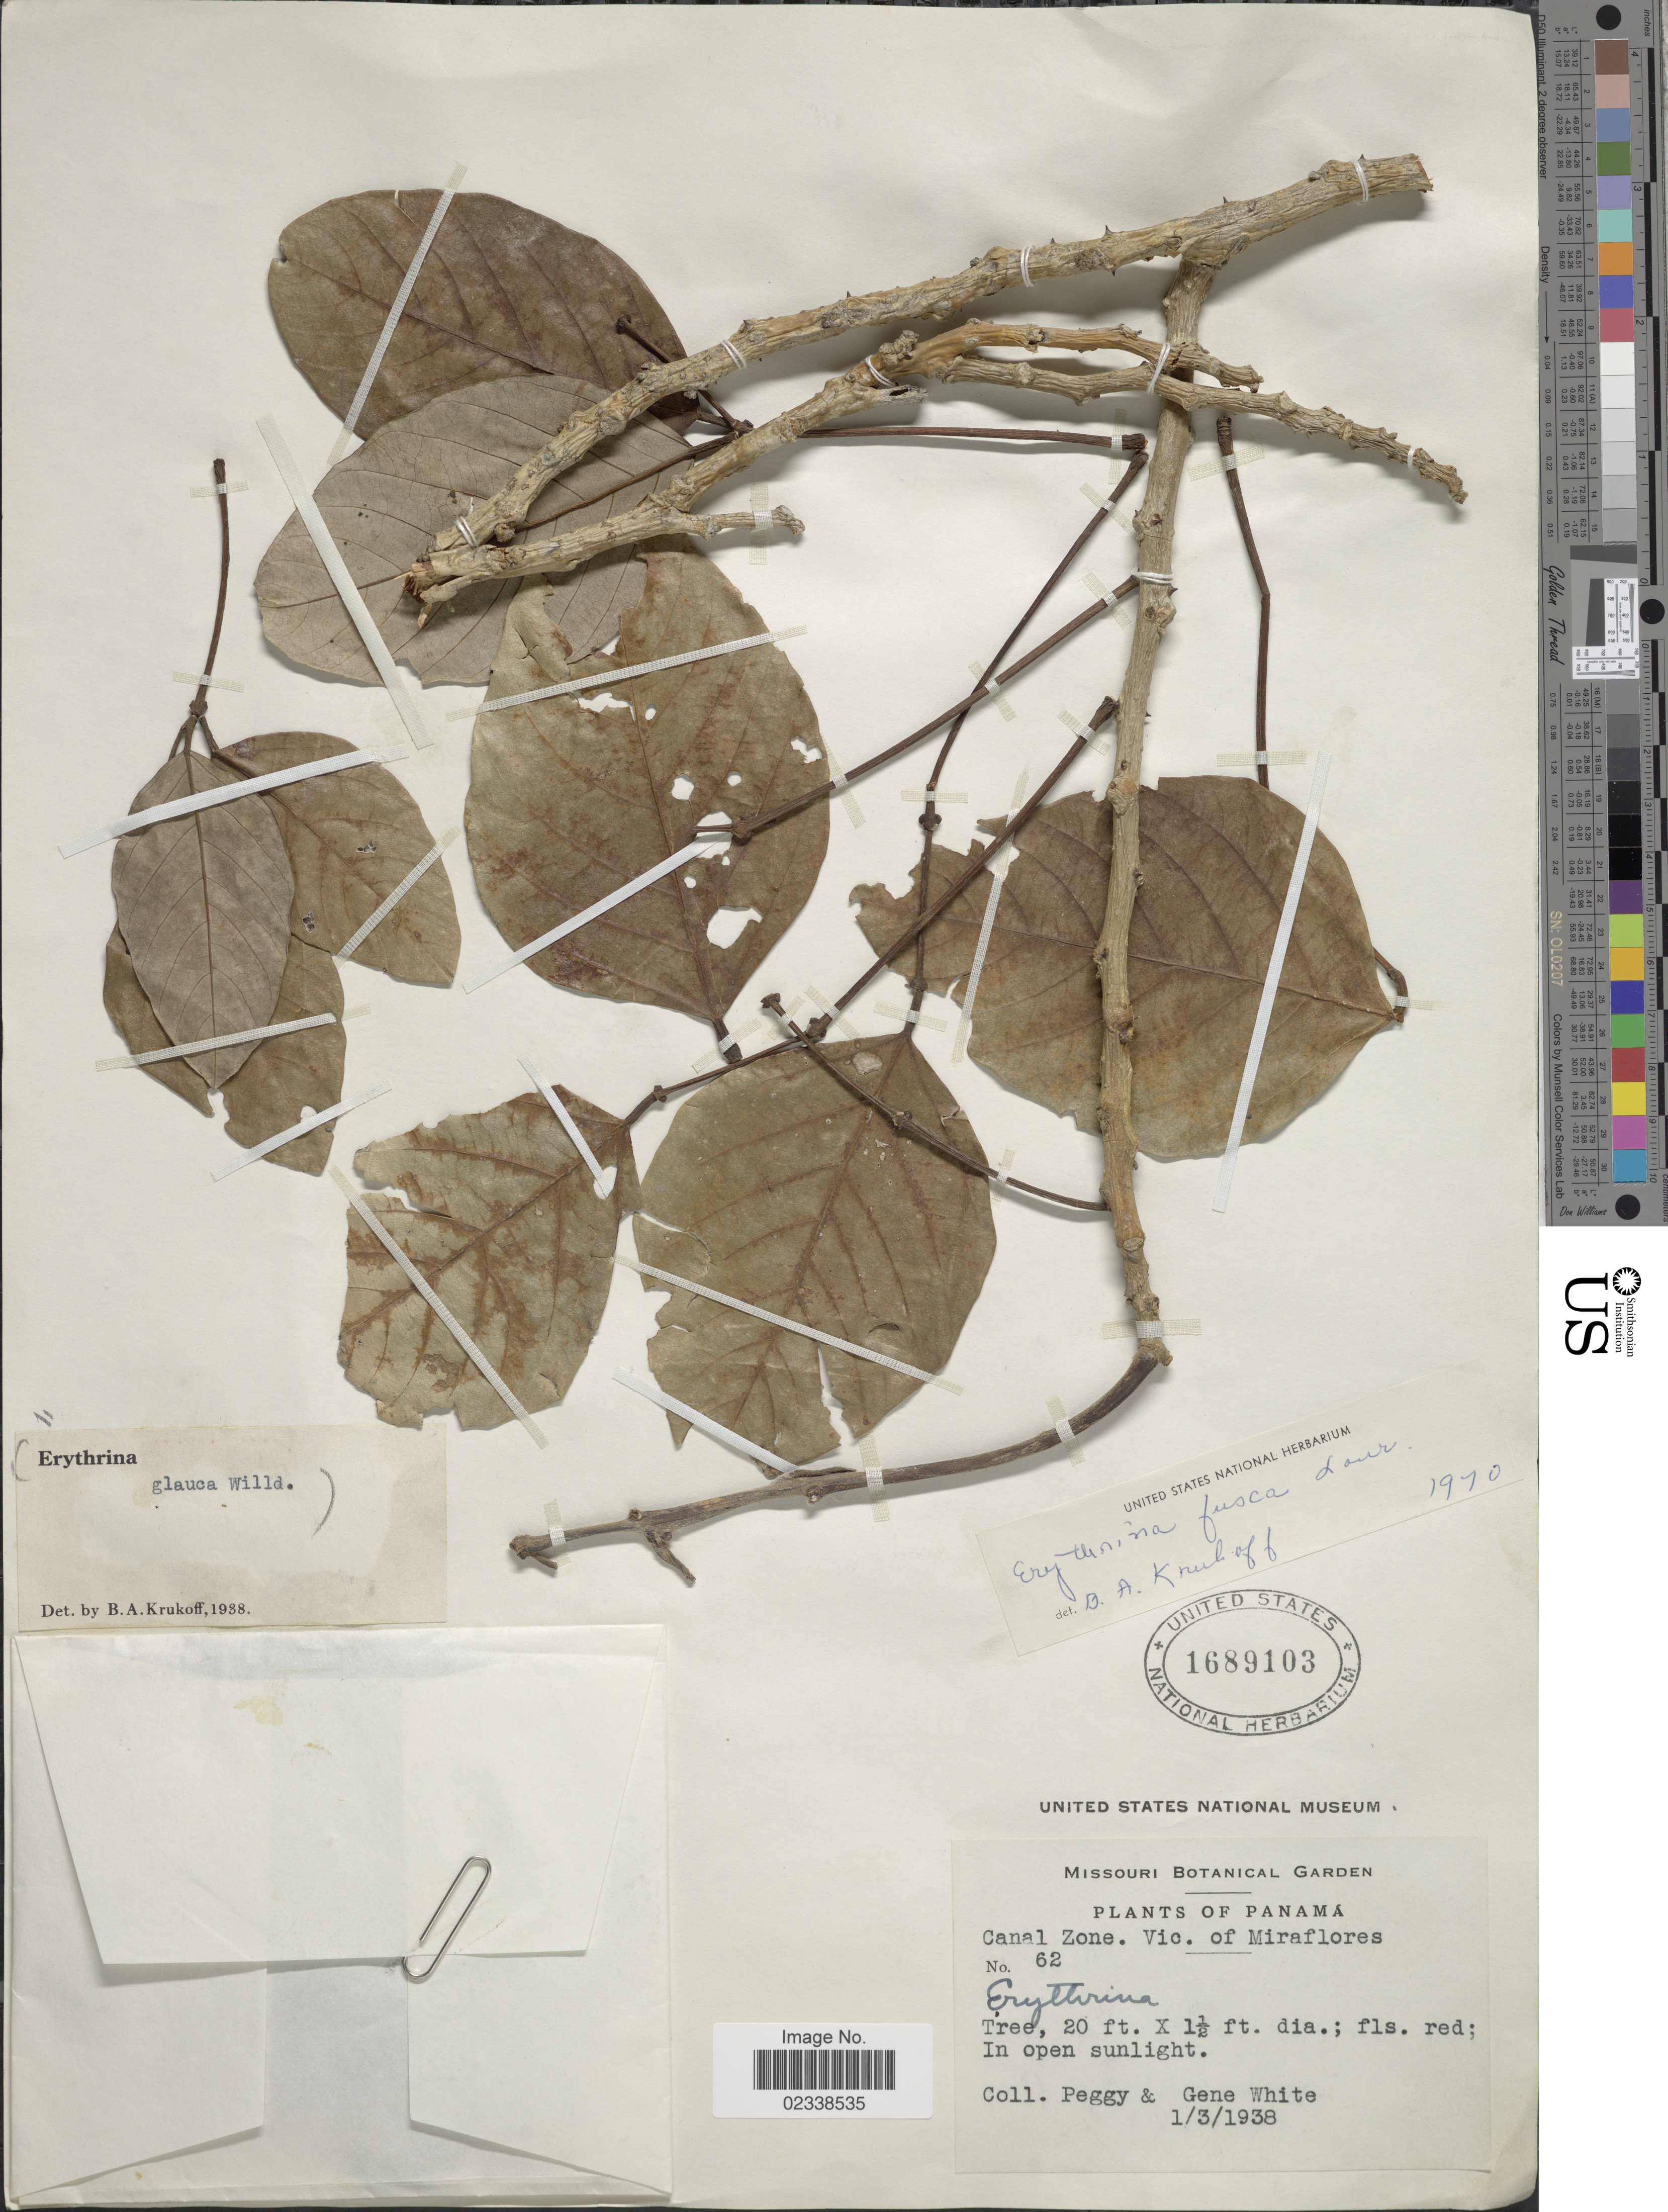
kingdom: Plantae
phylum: Tracheophyta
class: Magnoliopsida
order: Fabales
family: Fabaceae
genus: Erythrina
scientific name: Erythrina fusca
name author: Lour.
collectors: Peggy & G. White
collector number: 62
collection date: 1938-03-01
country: Panama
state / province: Panamá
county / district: Canal Zone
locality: Canal Zone. Vic. of Miraflores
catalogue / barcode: US 1689103